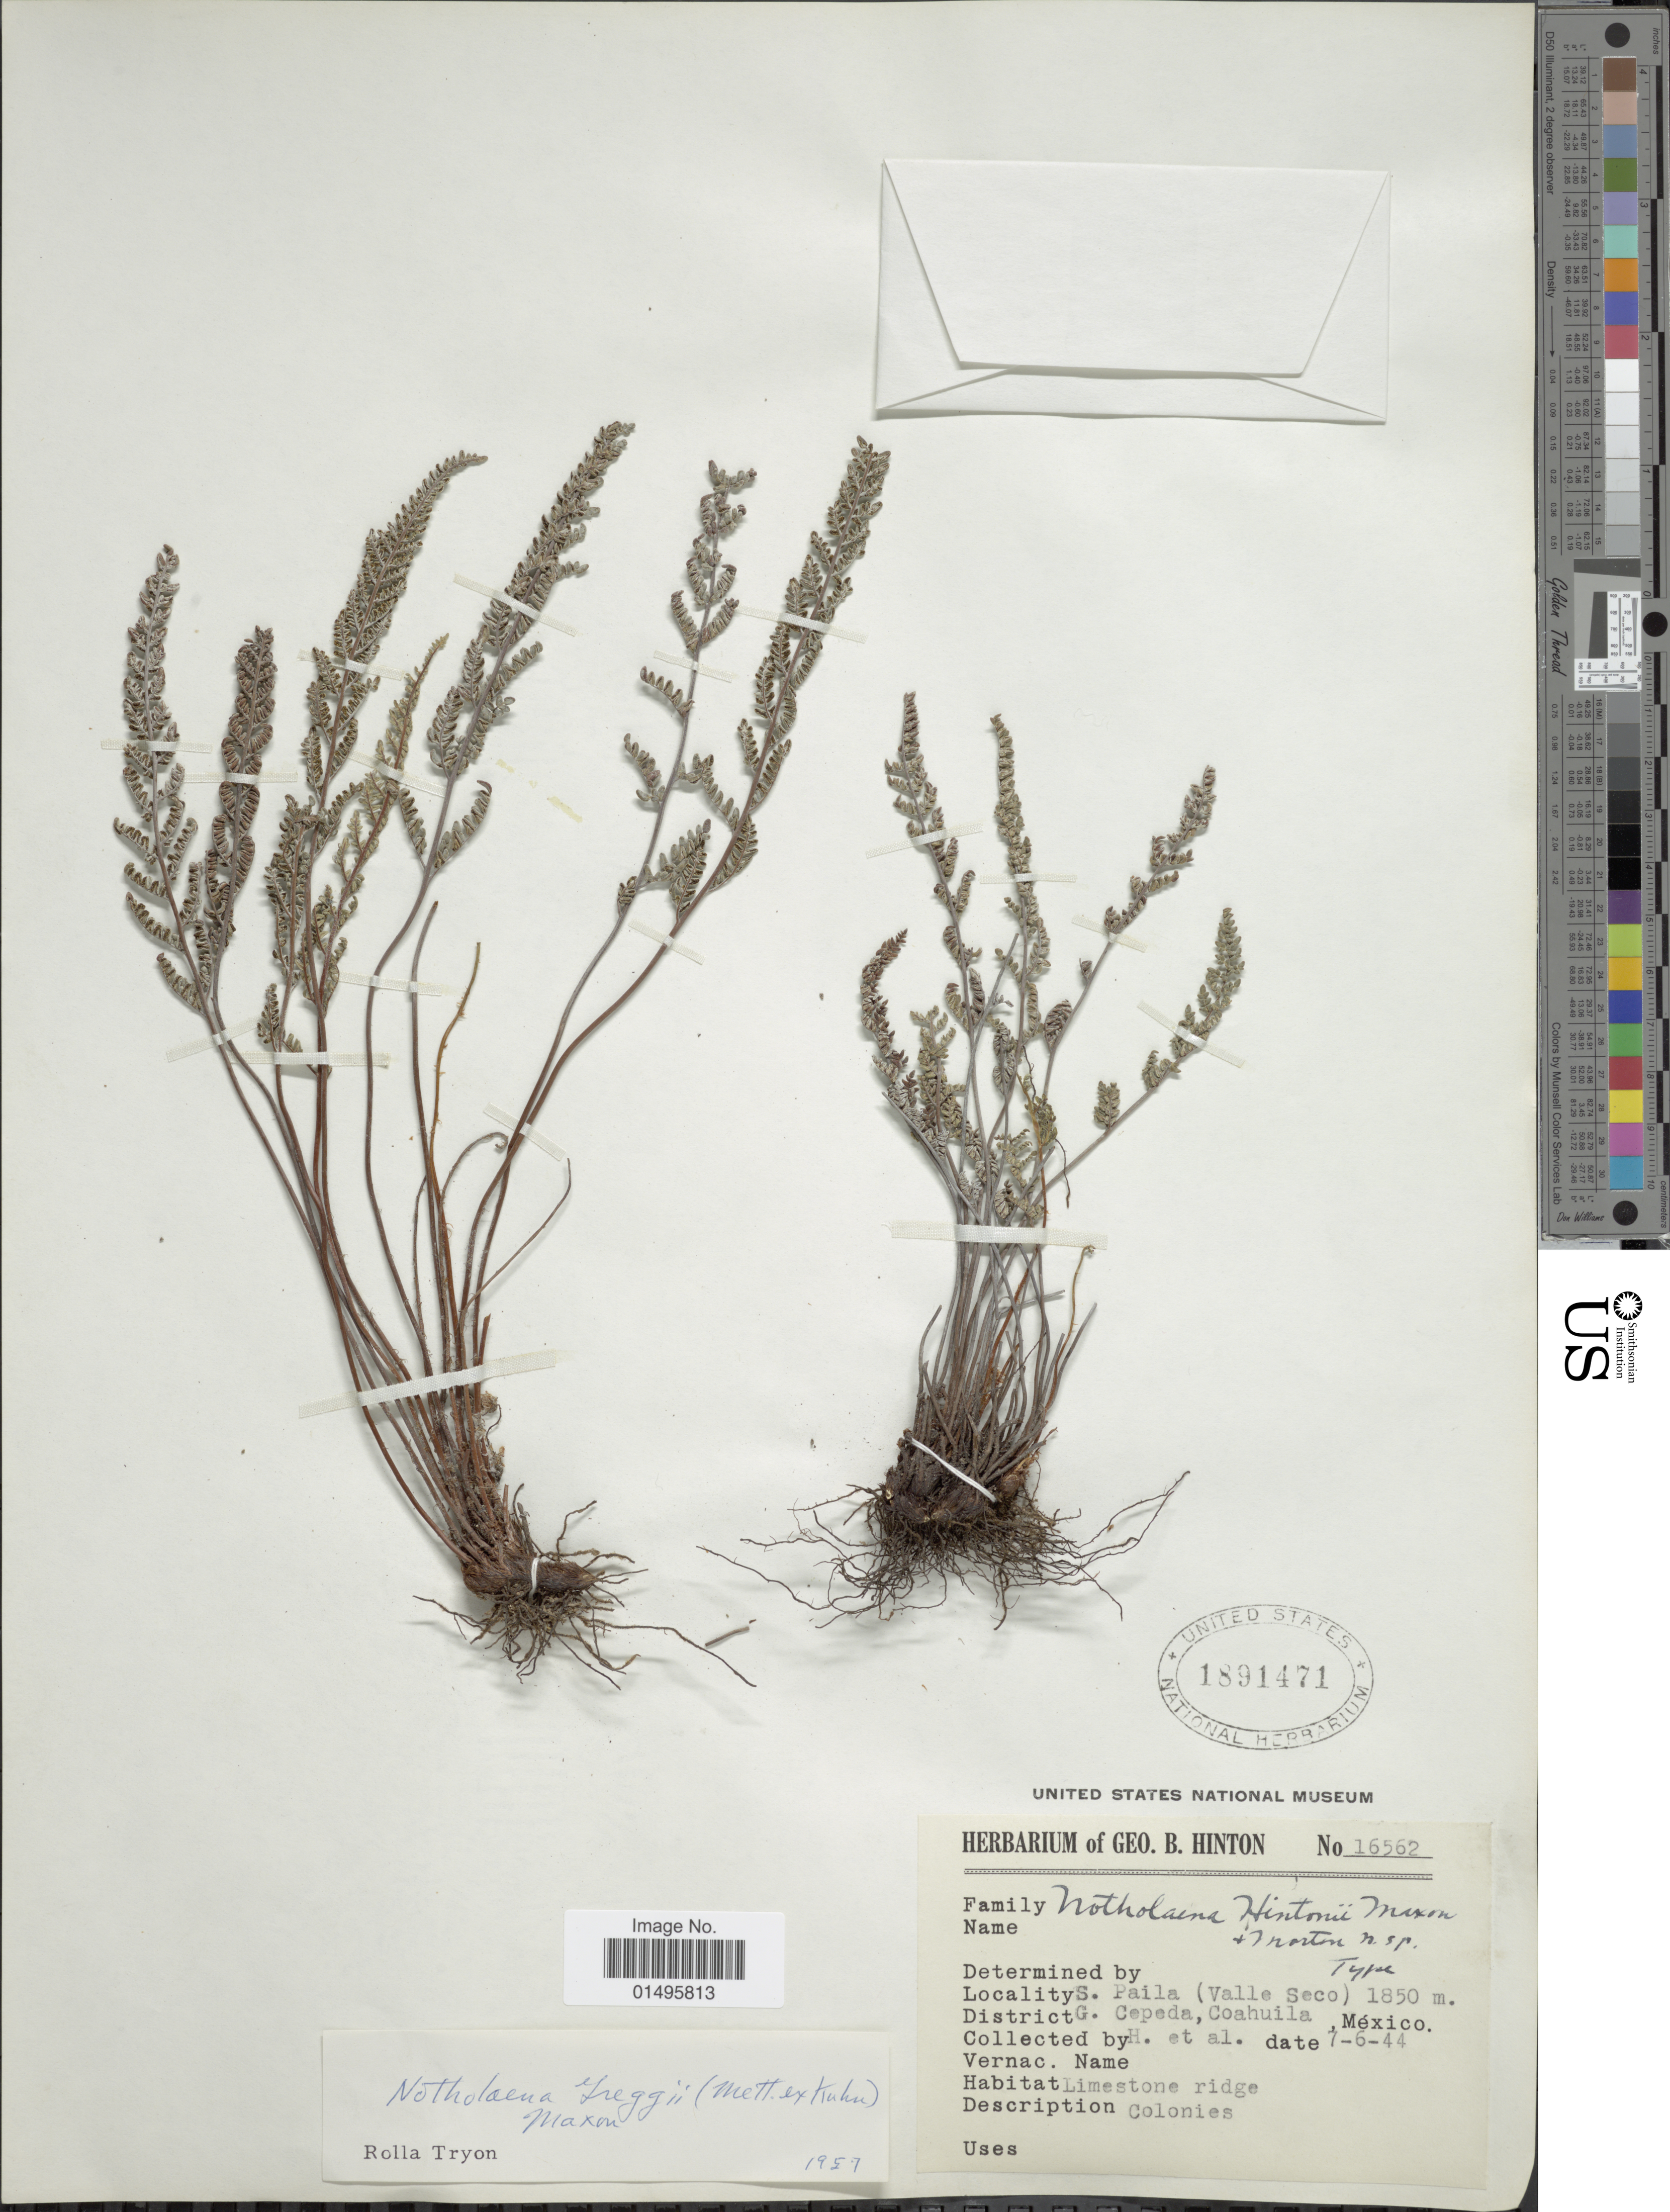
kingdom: Plantae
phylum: Tracheophyta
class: Polypodiopsida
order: Polypodiales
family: Pteridaceae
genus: Notholaena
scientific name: Notholaena greggii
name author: (Mett.) Maxon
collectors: G. B. Hinton & et al.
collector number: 16562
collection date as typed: Transcribed d/m/y: 7/6/44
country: Mexico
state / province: Coahuila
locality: Mexico, S, Paila (Valle Seco), G. Cepeda.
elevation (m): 1850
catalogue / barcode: US 1891471